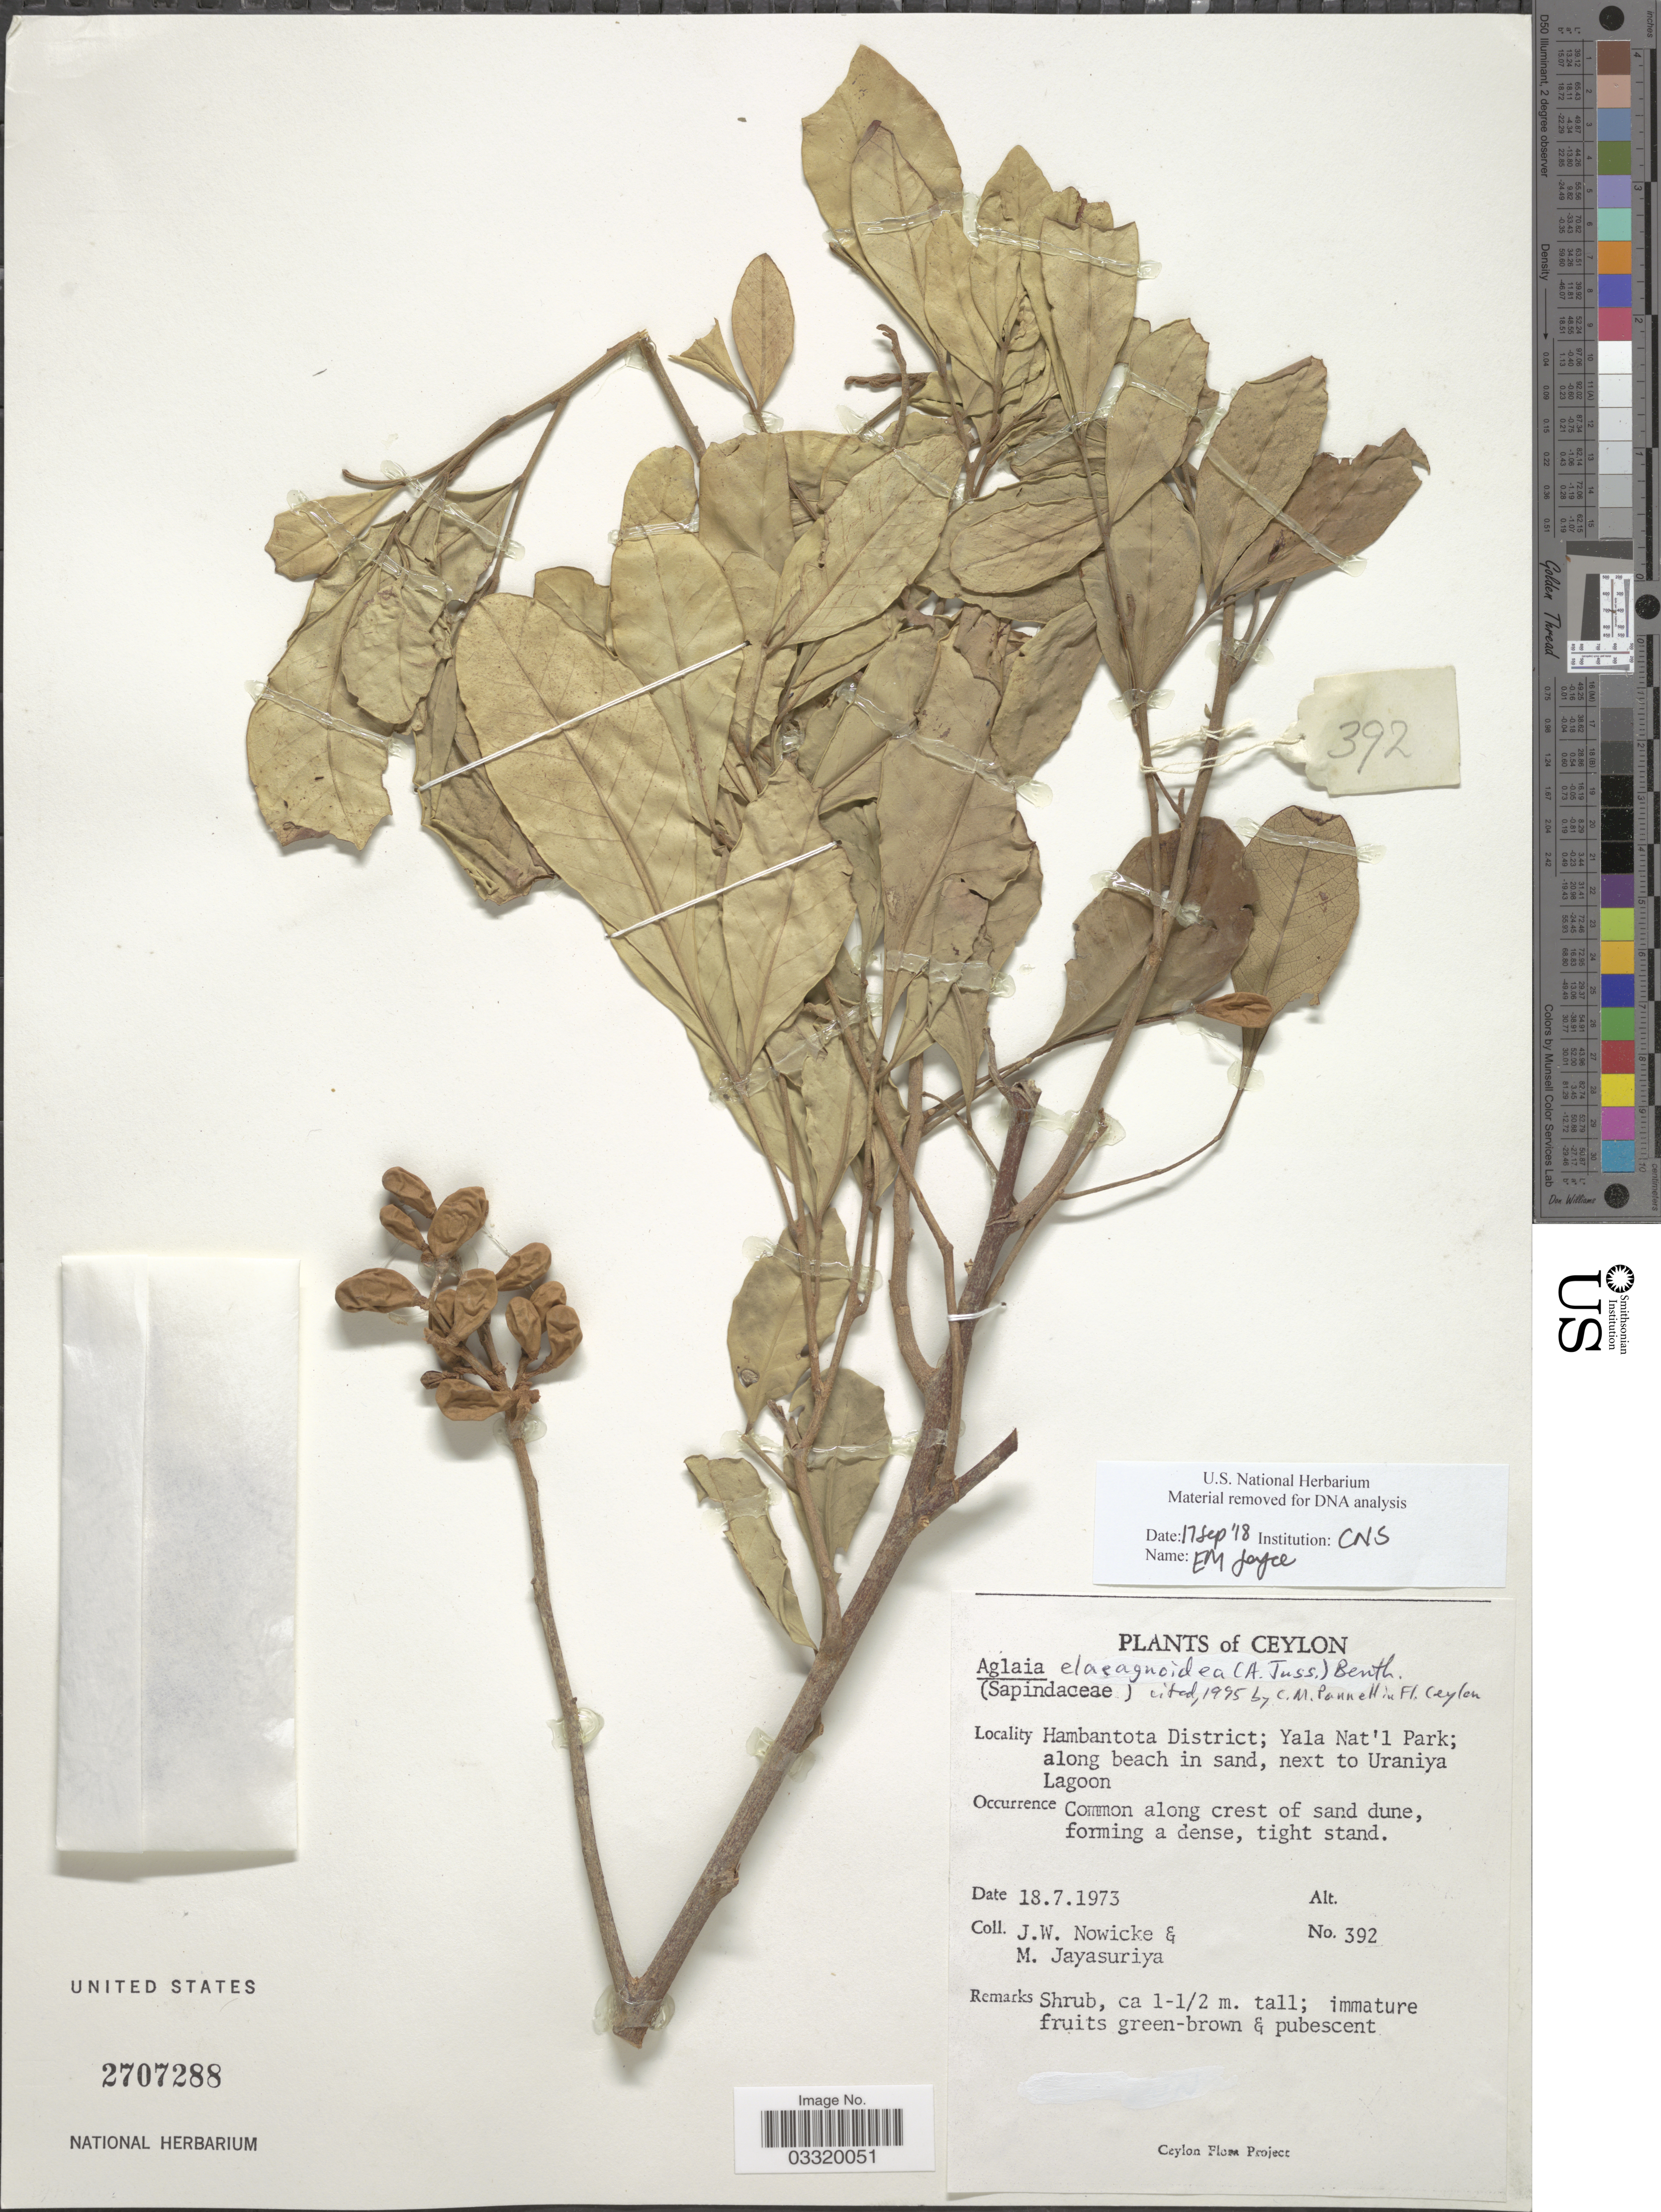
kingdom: Plantae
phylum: Tracheophyta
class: Magnoliopsida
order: Sapindales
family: Meliaceae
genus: Aglaia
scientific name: Aglaia elaeagnoidea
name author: (A. Juss.) Benth.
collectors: J. W. Nowicke & M. Jayasuria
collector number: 392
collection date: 1973-07-18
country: Sri Lanka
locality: Ceylon. Hambantota District; Yala Nat'l Park; along beach in sand, next to Uraniya Lagoon.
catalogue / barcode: US 2707288